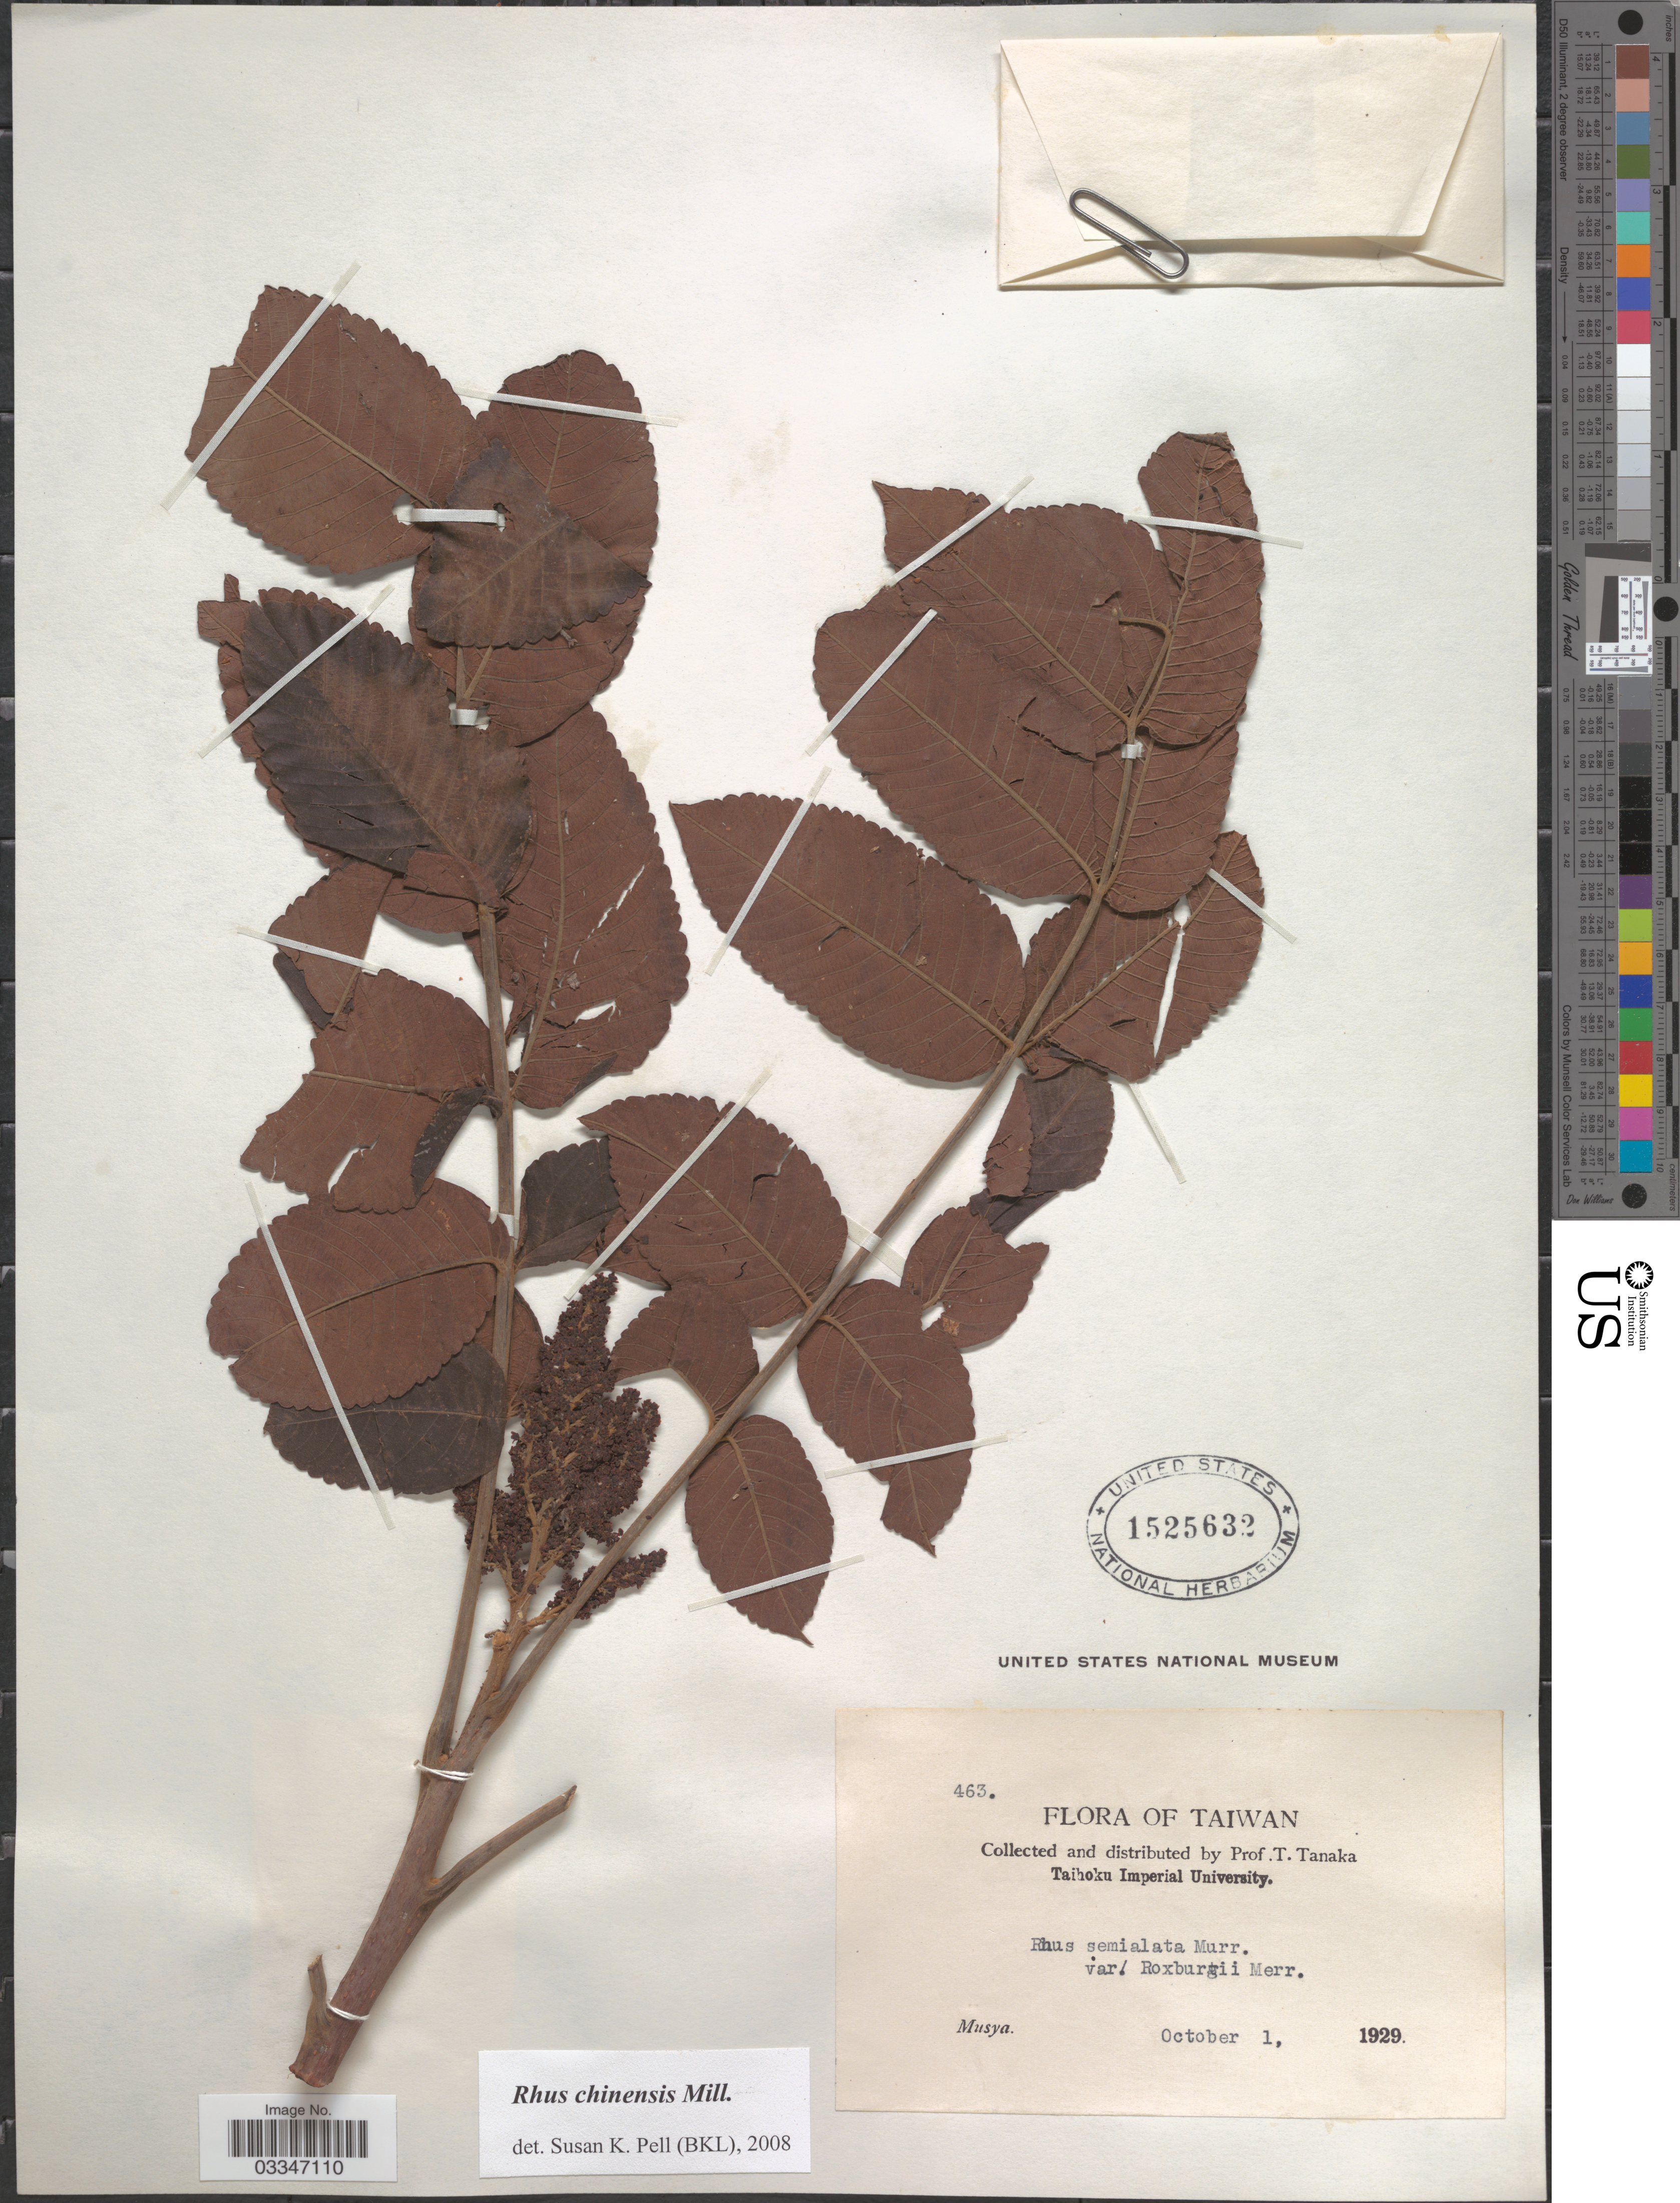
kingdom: Plantae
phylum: Tracheophyta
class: Magnoliopsida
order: Sapindales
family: Anacardiaceae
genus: Rhus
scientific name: Rhus chinensis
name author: Mill.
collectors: T. Tanaka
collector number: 463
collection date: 1929-10-01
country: Taiwan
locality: Musya.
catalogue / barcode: US 1525632